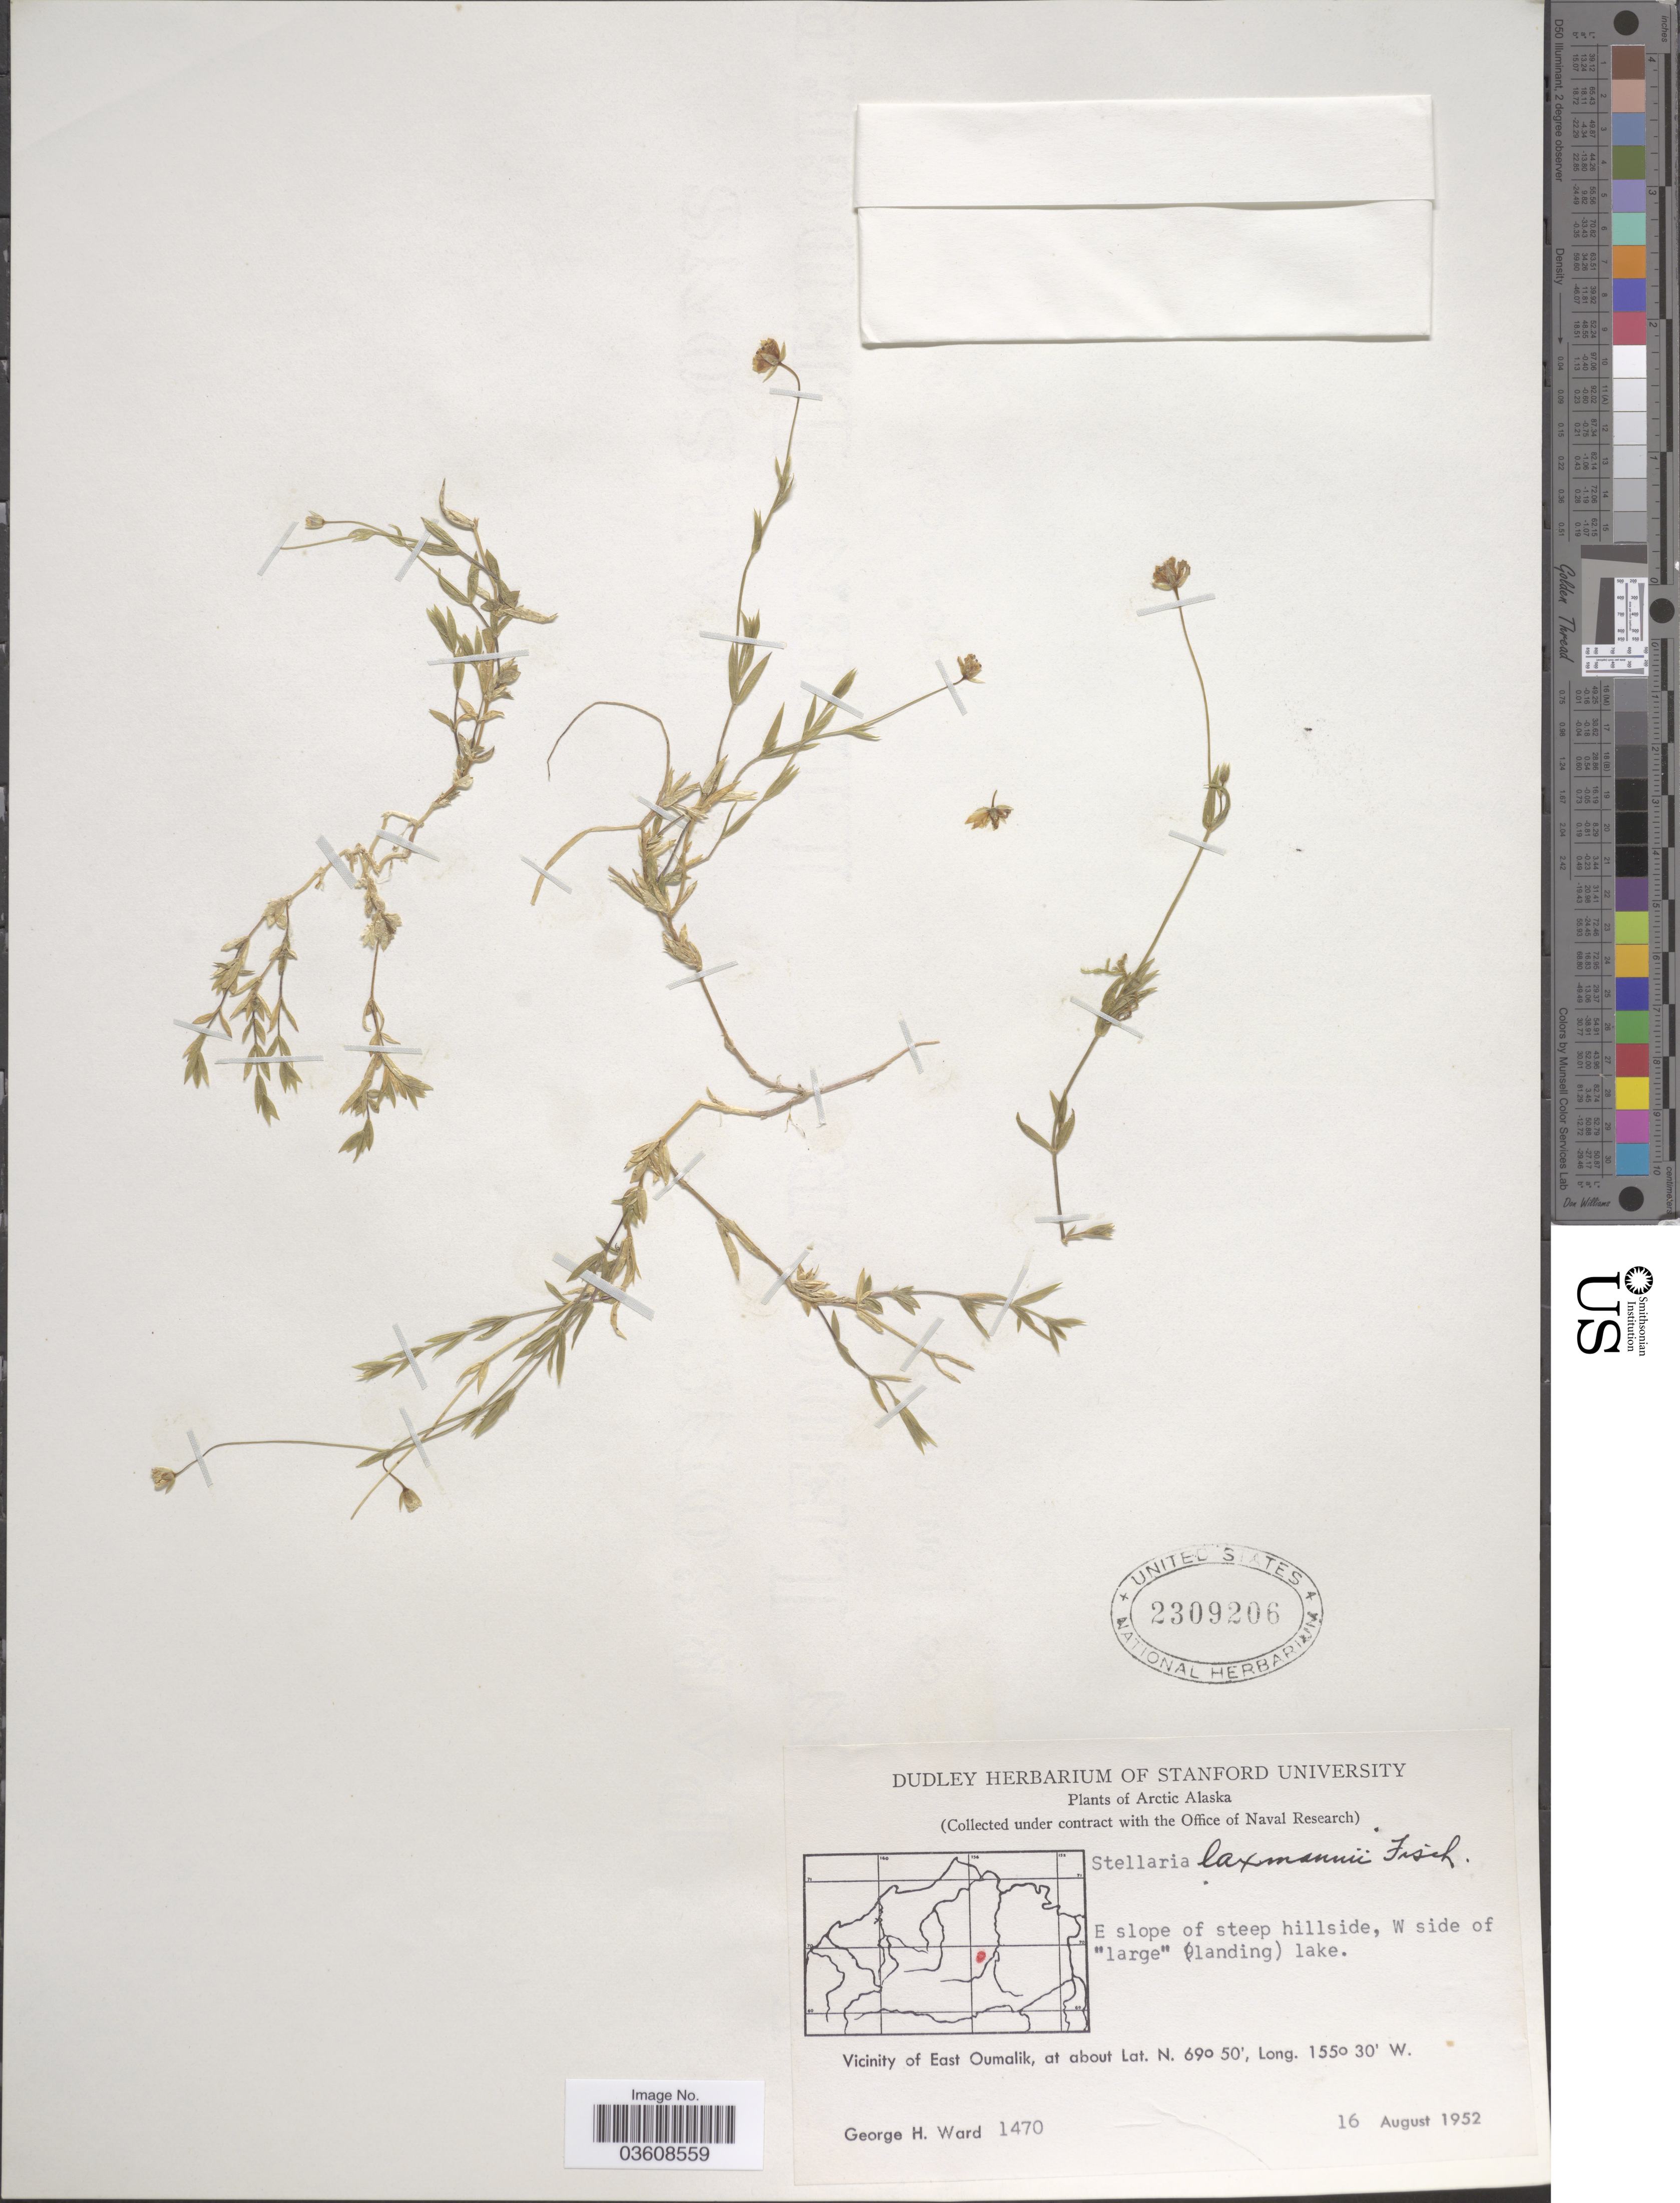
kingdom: Plantae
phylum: Tracheophyta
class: Magnoliopsida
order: Caryophyllales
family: Caryophyllaceae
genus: Stellaria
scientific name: Stellaria laxmannii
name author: Fisch. ex Ser.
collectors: G. H. Ward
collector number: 1470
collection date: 1952-08-16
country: United States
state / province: Alaska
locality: Arctic Alaska. E slope of steep hillside, W side of "large" (landing) lake. Vicinity of East Oumalik.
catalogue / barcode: US 2309206